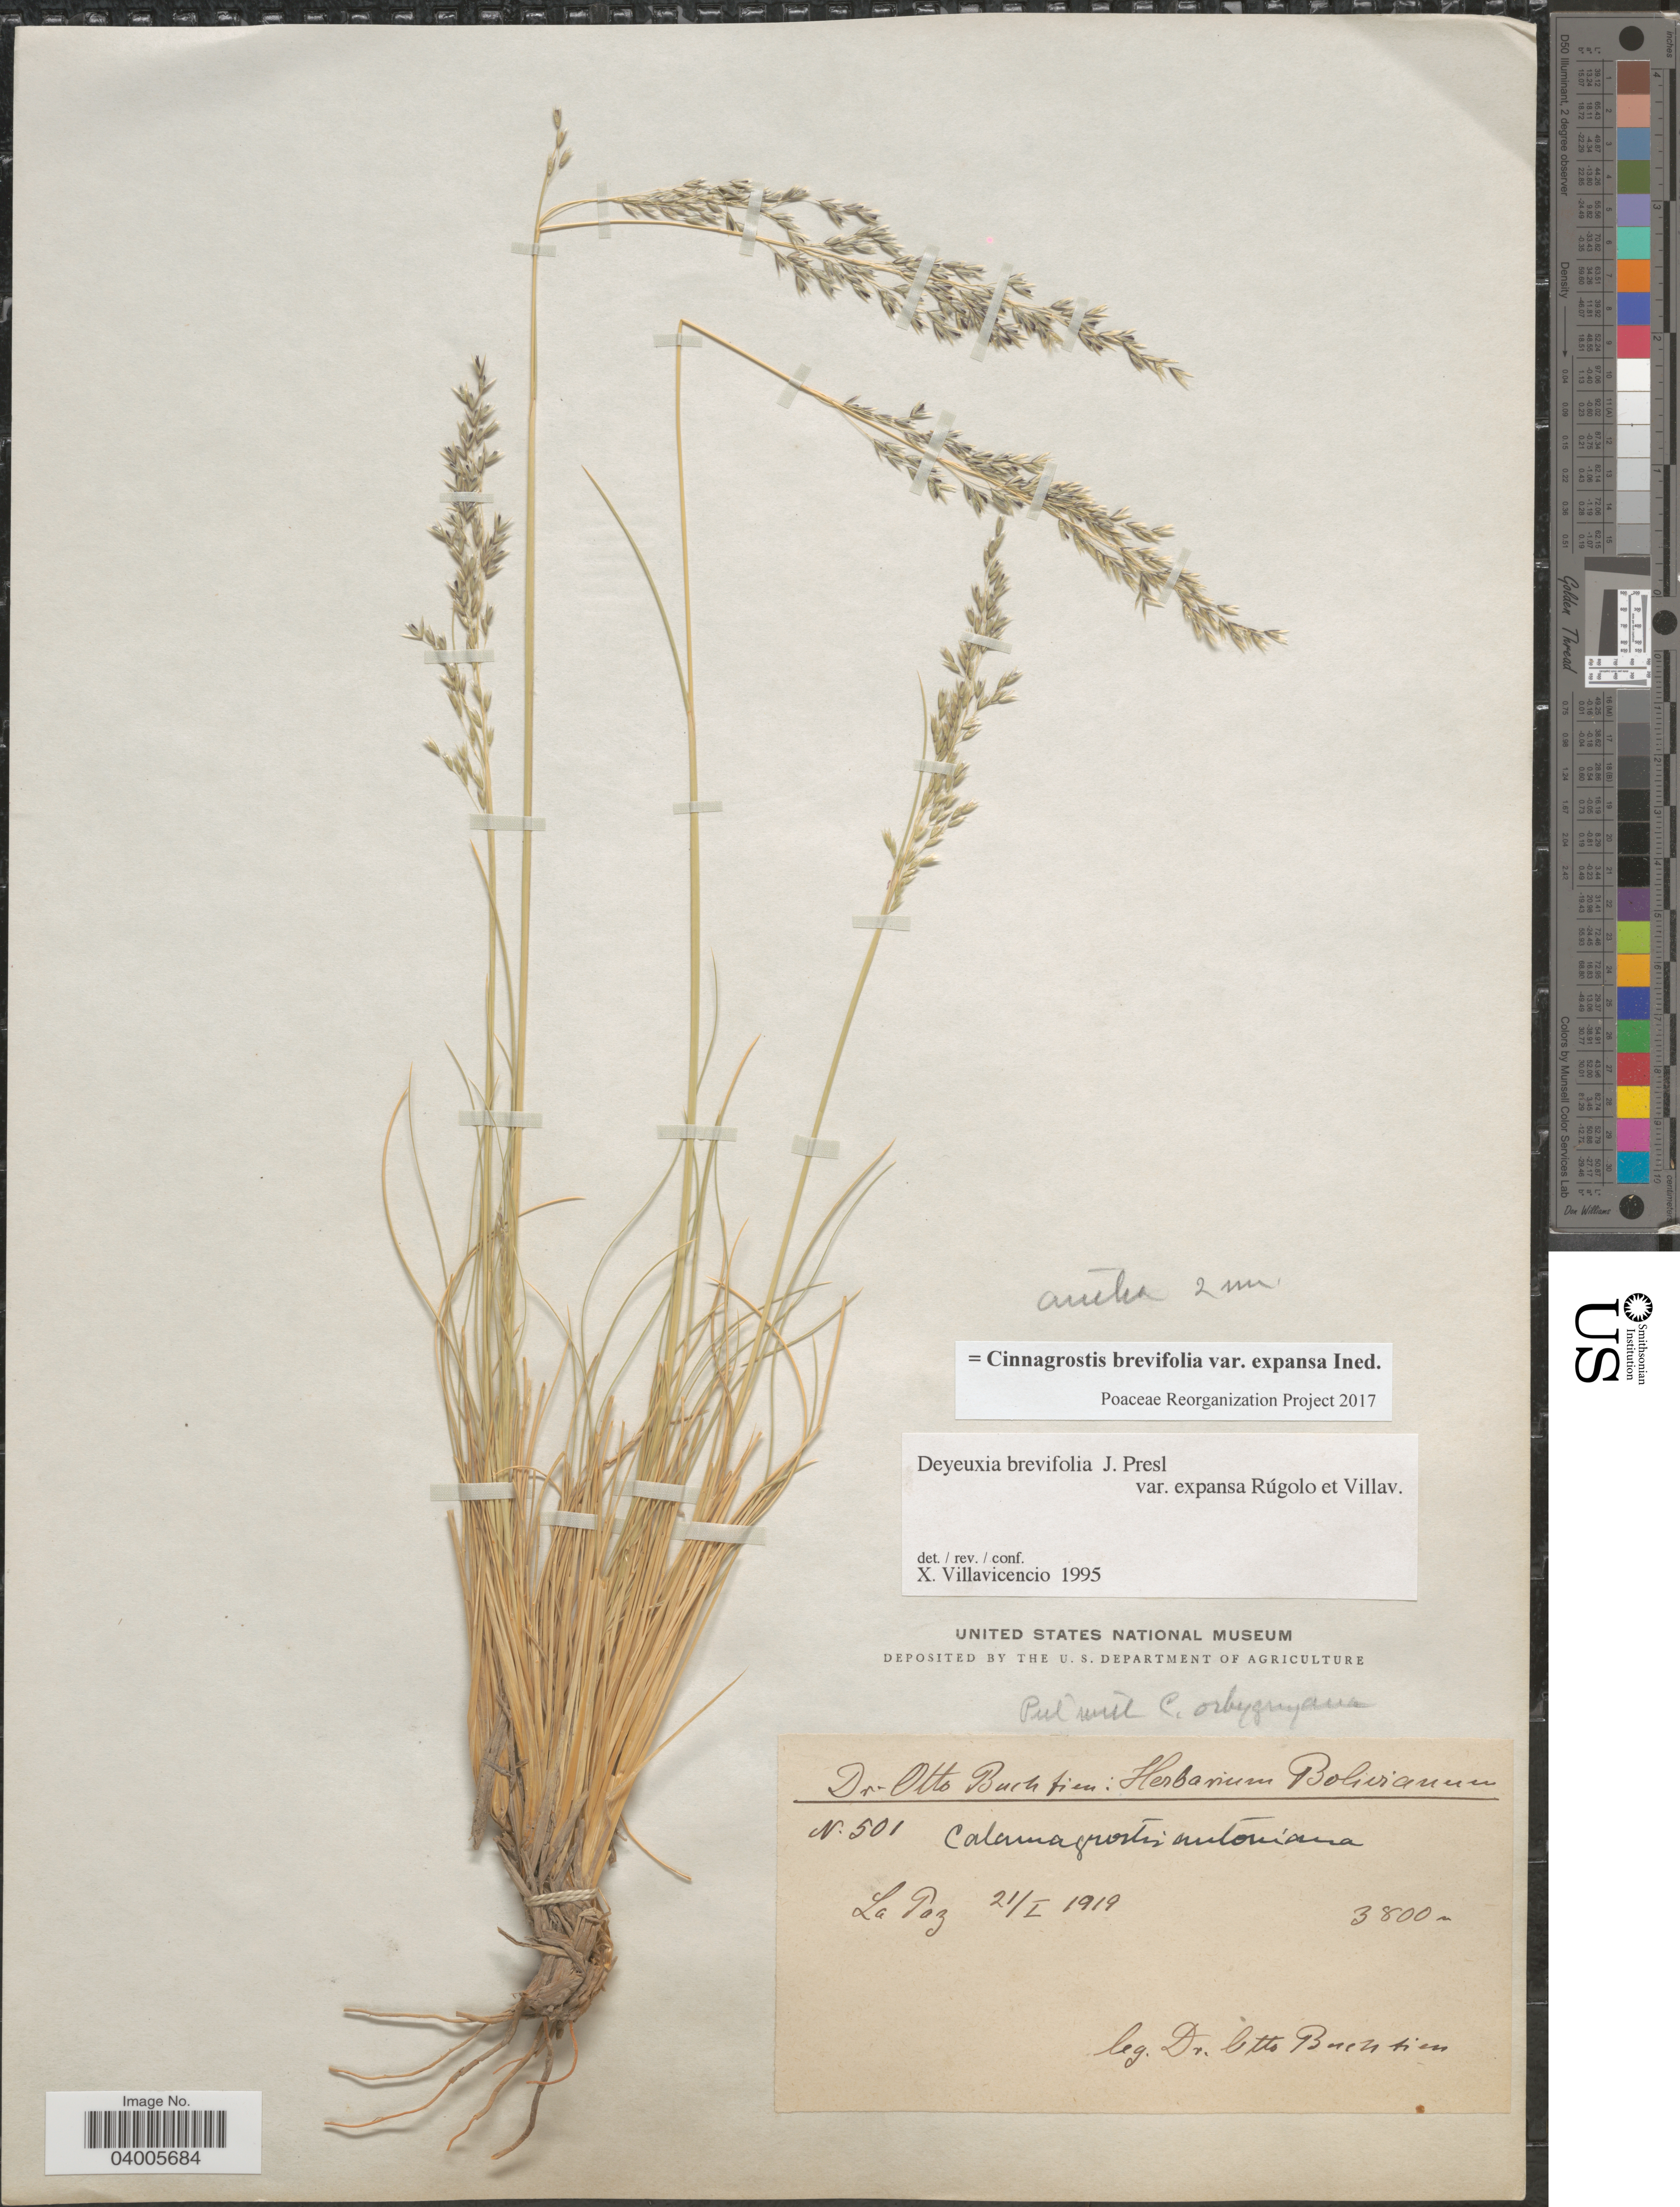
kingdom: Plantae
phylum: Tracheophyta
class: Liliopsida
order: Poales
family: Poaceae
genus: Cinnagrostis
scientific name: Cinnagrostis brevifolia var. expansa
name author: (Rúgolo & Villav.) P.M. Peterson et al.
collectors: O. Buchtien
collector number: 501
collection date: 1919-01-21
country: Bolivia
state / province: La Paz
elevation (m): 3800